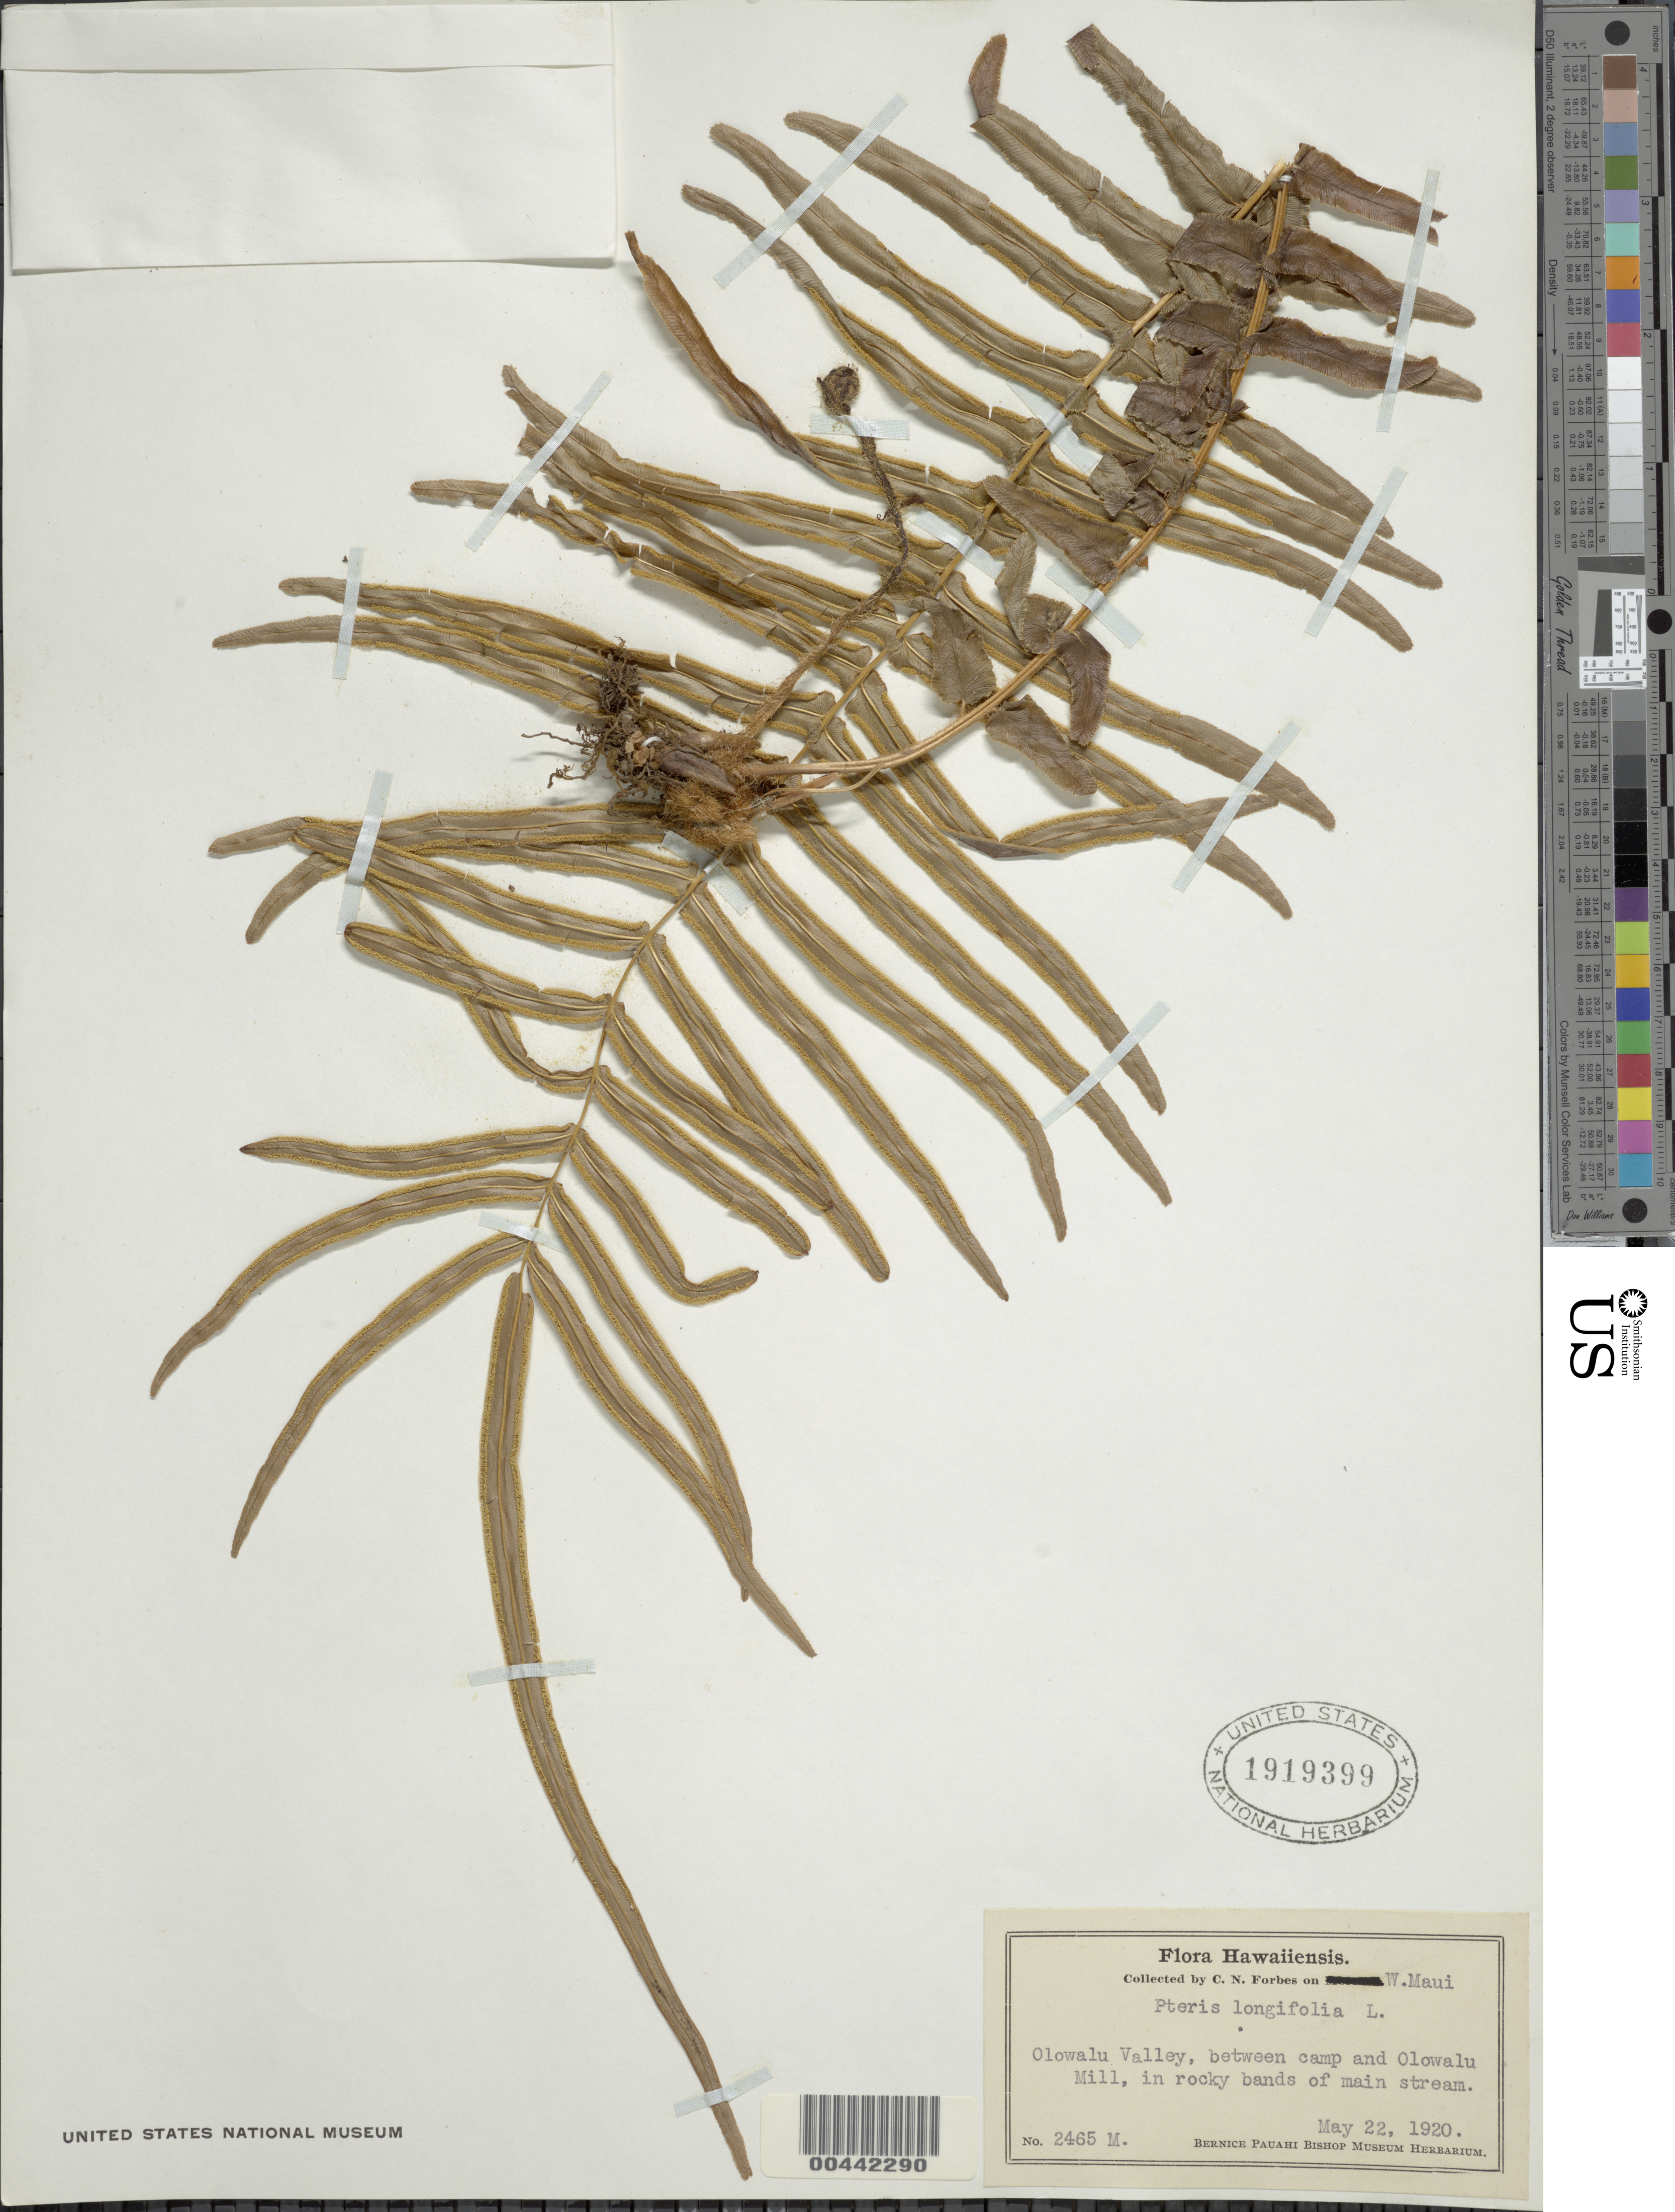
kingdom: Plantae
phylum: Tracheophyta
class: Polypodiopsida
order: Polypodiales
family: Pteridaceae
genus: Pteris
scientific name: Pteris vittata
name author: L.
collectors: C. N. Forbes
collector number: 2465 M.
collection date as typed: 22 May 1920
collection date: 1920-05-22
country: United States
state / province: Hawaii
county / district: Maui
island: Maui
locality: Olowalu Valley, between camp and Olowalu Mill, W Maui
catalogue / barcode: US 1919399